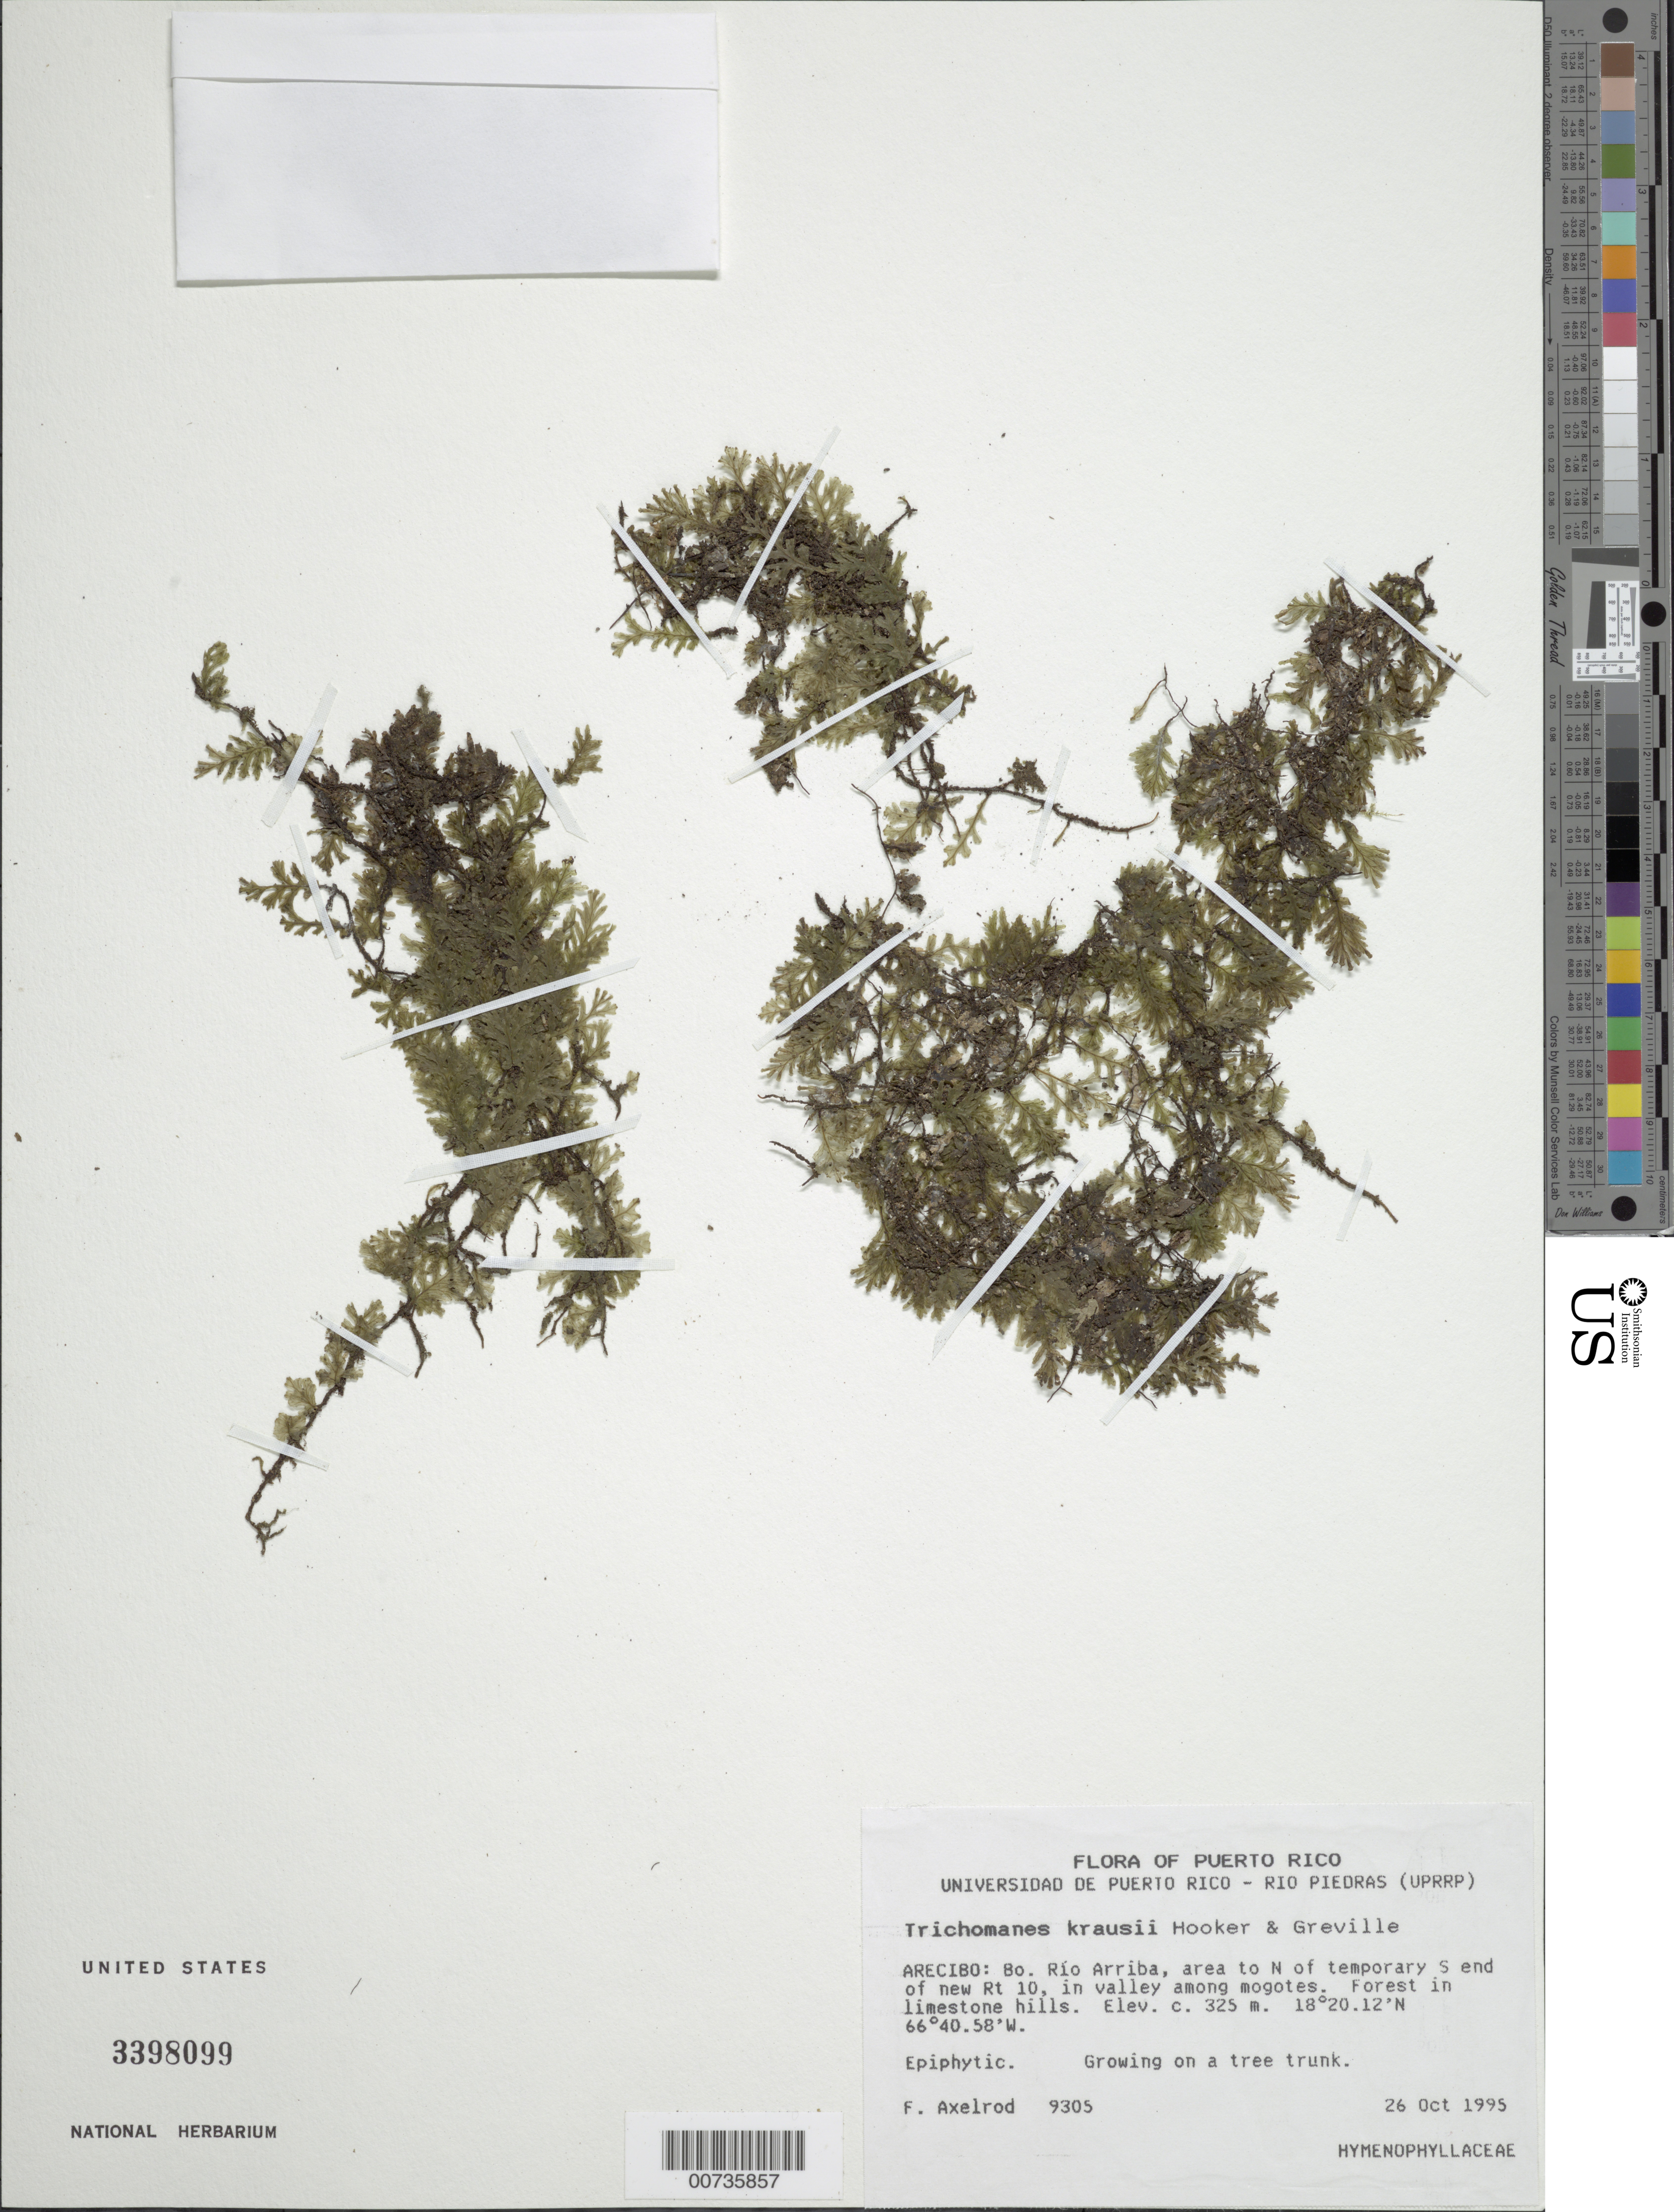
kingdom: Plantae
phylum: Tracheophyta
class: Polypodiopsida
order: Hymenophyllales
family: Hymenophyllaceae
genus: Didymoglossum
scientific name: Didymoglossum kraussii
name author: (Hook. & Grev.) C. Presl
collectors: F. S. Axelrod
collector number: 9305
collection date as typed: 26 Oct 1995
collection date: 1995-10-26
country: Puerto Rico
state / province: Arecibo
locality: Bo. Río Arriba, area to N of temporary S end of new rte 10, in valley among mogotes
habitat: On a tree trunk; forest in limestone hills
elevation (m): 325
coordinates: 18.33666667, -66.68277778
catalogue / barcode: US 3398099